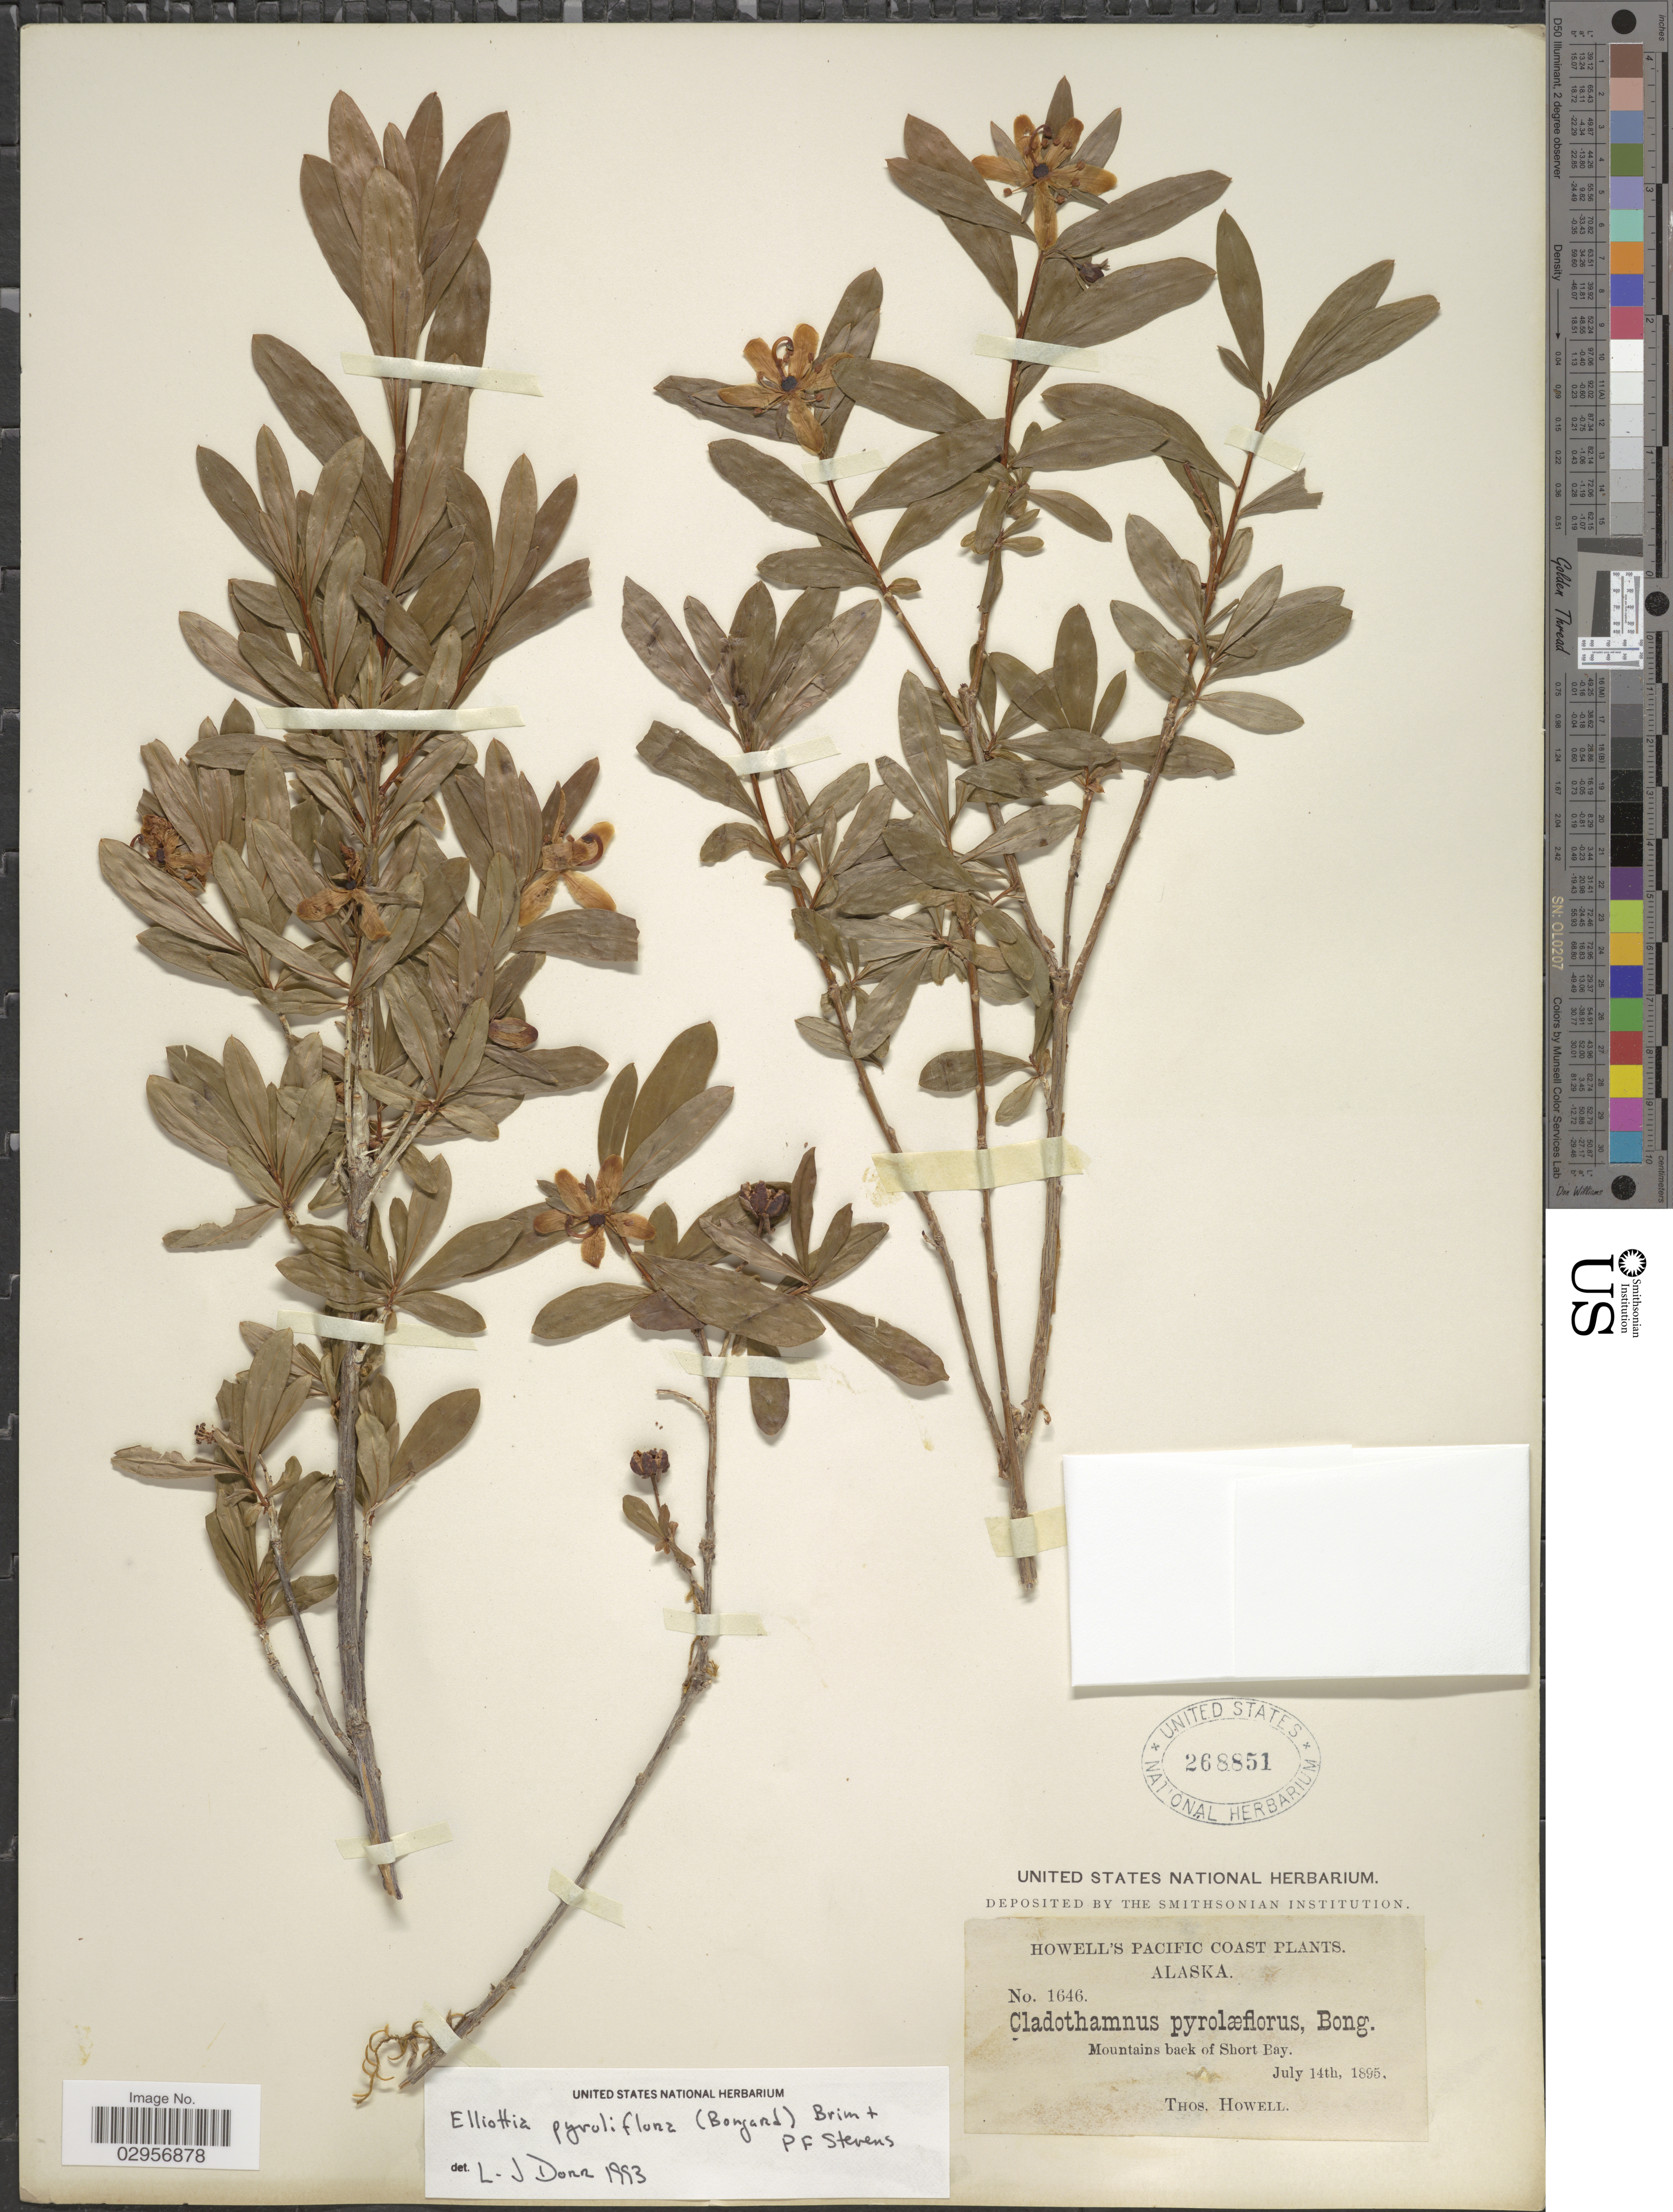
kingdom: Plantae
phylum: Tracheophyta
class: Magnoliopsida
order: Ericales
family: Ericaceae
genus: Elliottia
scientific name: Elliottia pyroliflora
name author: (Bong.) P.F. Stevens & Brim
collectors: T. Howell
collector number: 1646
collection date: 1895-07-14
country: United States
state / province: Alaska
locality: Mountains back of Short Bay.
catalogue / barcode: US 268851